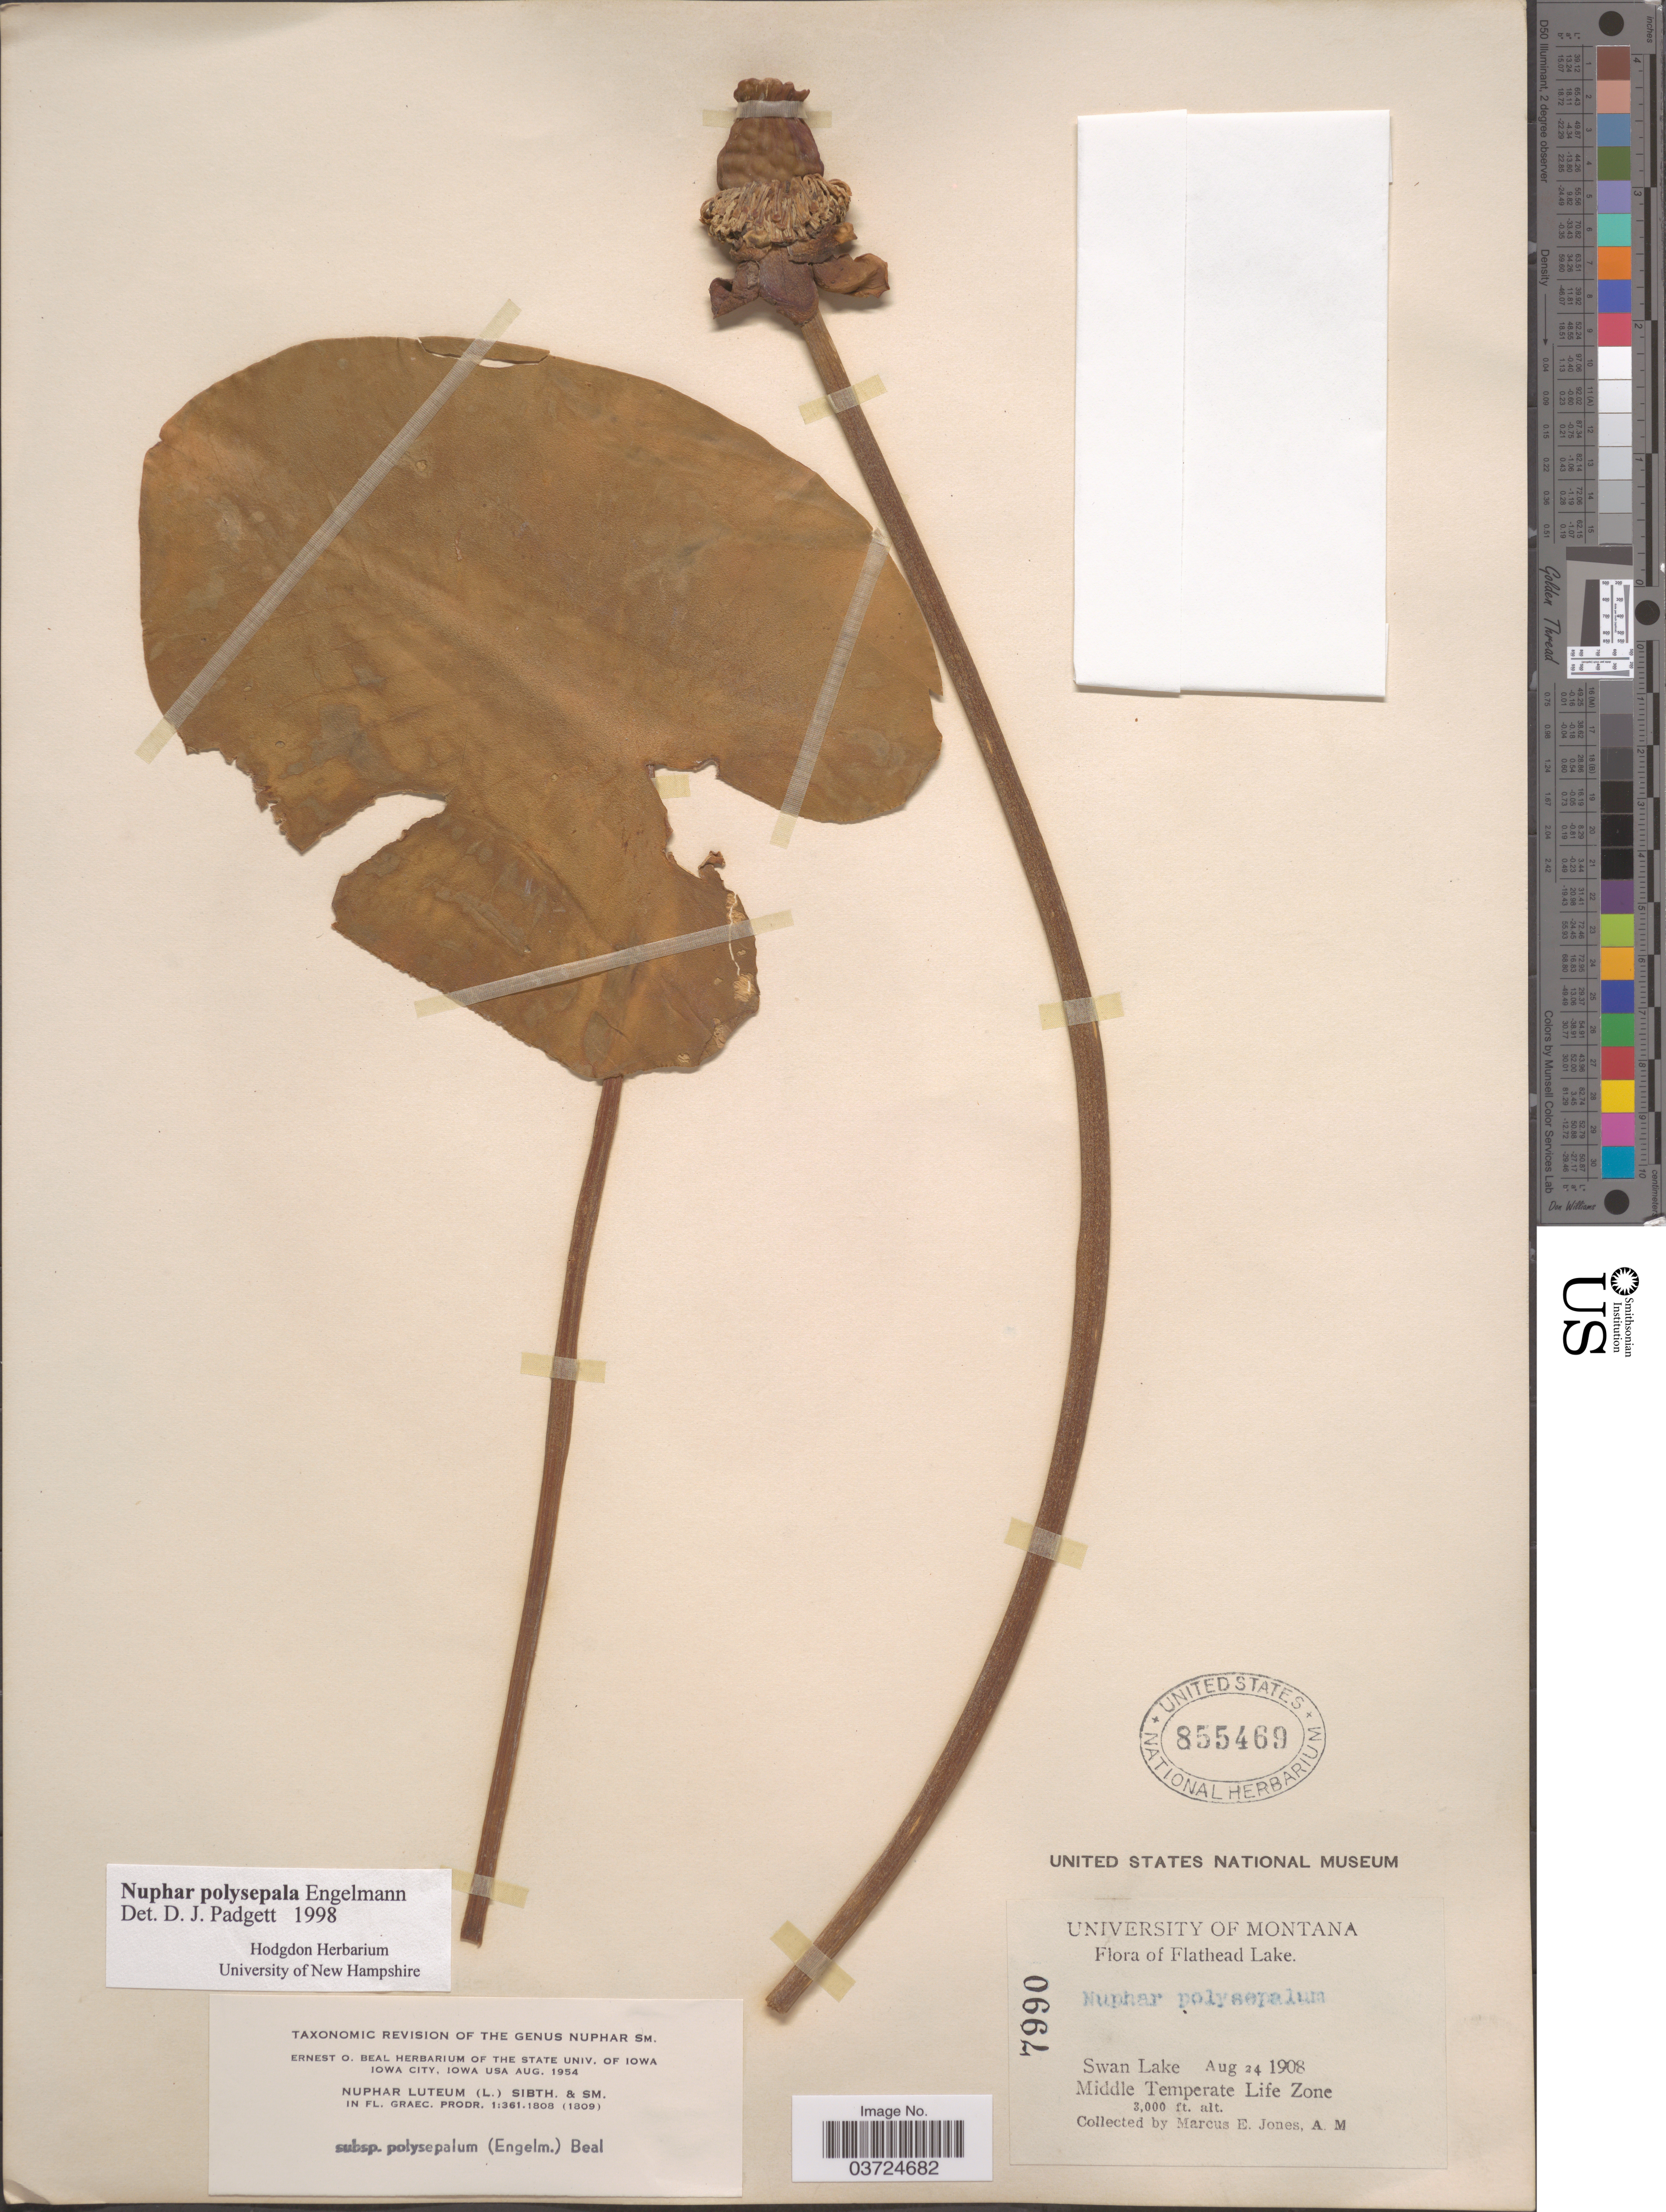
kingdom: Plantae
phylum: Tracheophyta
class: Magnoliopsida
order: Nymphaeales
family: Nymphaeaceae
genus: Nuphar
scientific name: Nuphar polysepala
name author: Englem.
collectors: M. E. Jones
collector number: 7990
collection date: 1908-08-24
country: United States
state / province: Montana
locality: Flathead Lake. Swan Lake. Middle Temperate Life Zone.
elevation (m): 914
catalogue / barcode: US 855469